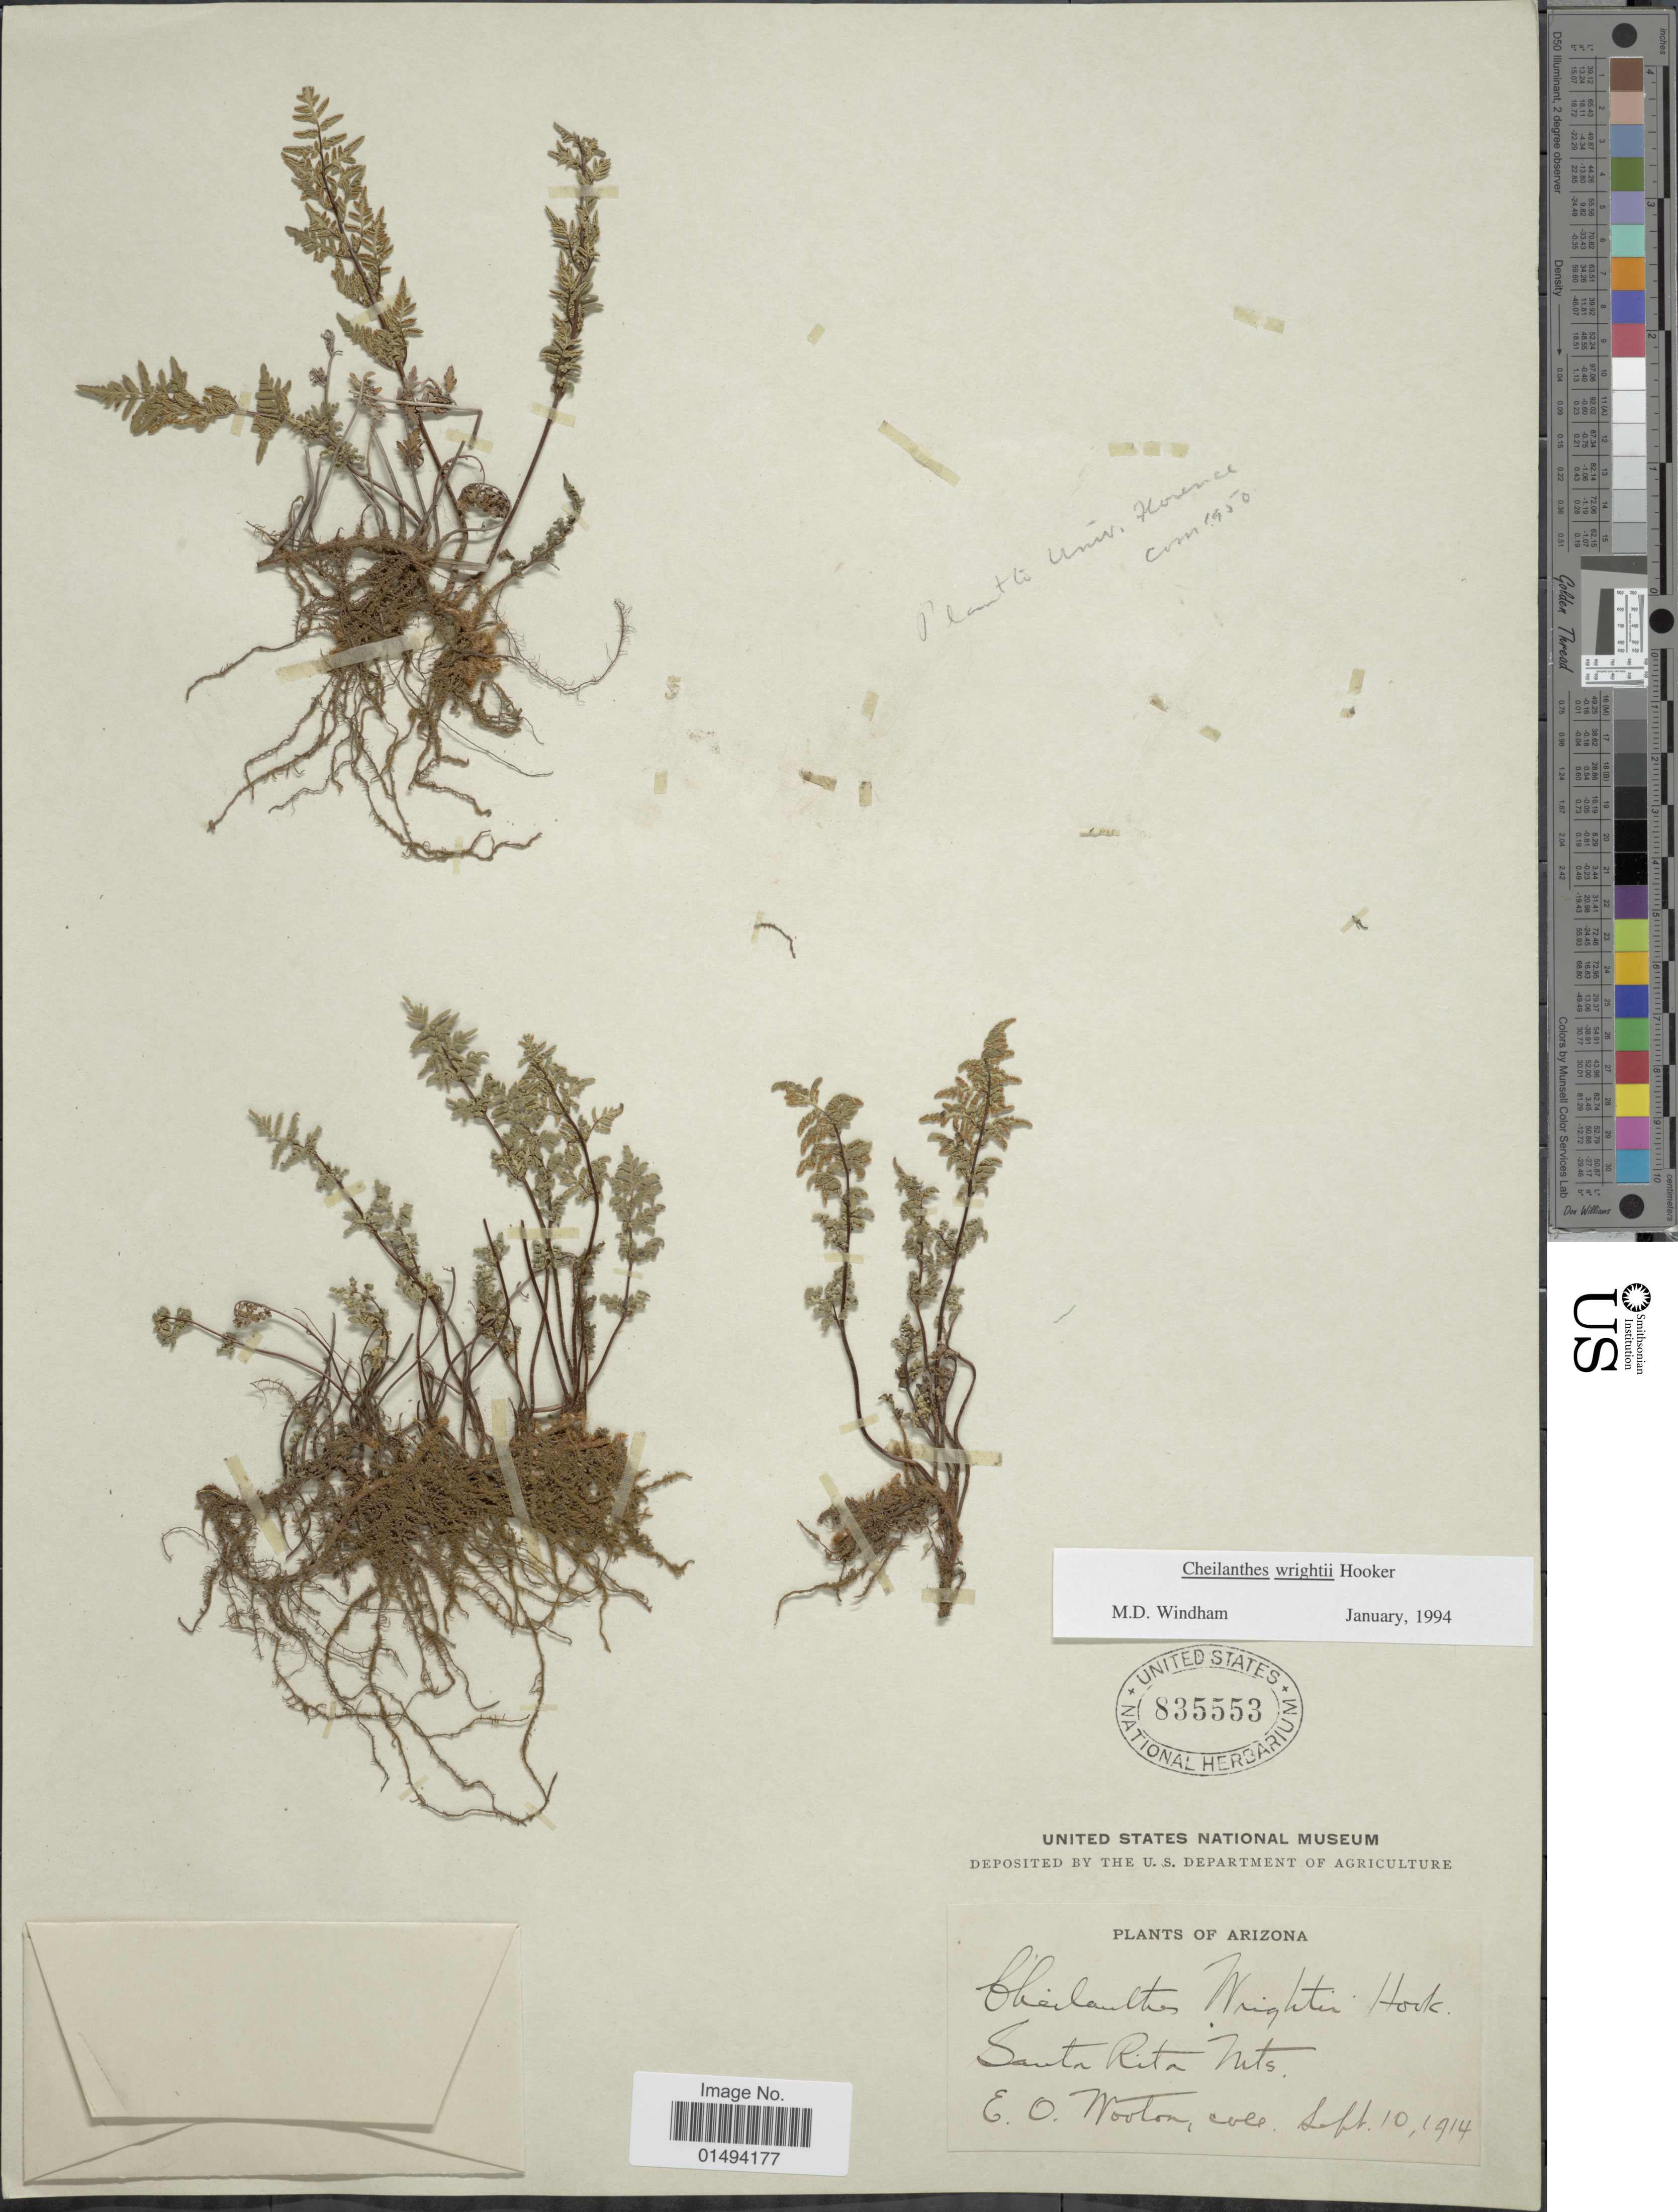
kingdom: Plantae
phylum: Tracheophyta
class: Polypodiopsida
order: Polypodiales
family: Pteridaceae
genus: Myriopteris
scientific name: Myriopteris wrightii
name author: (Hook.) Grusz & Windham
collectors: E. O. Wooton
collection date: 1914-09-10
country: United States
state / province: Arizona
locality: Santa Rita Mts.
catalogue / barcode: US 835553